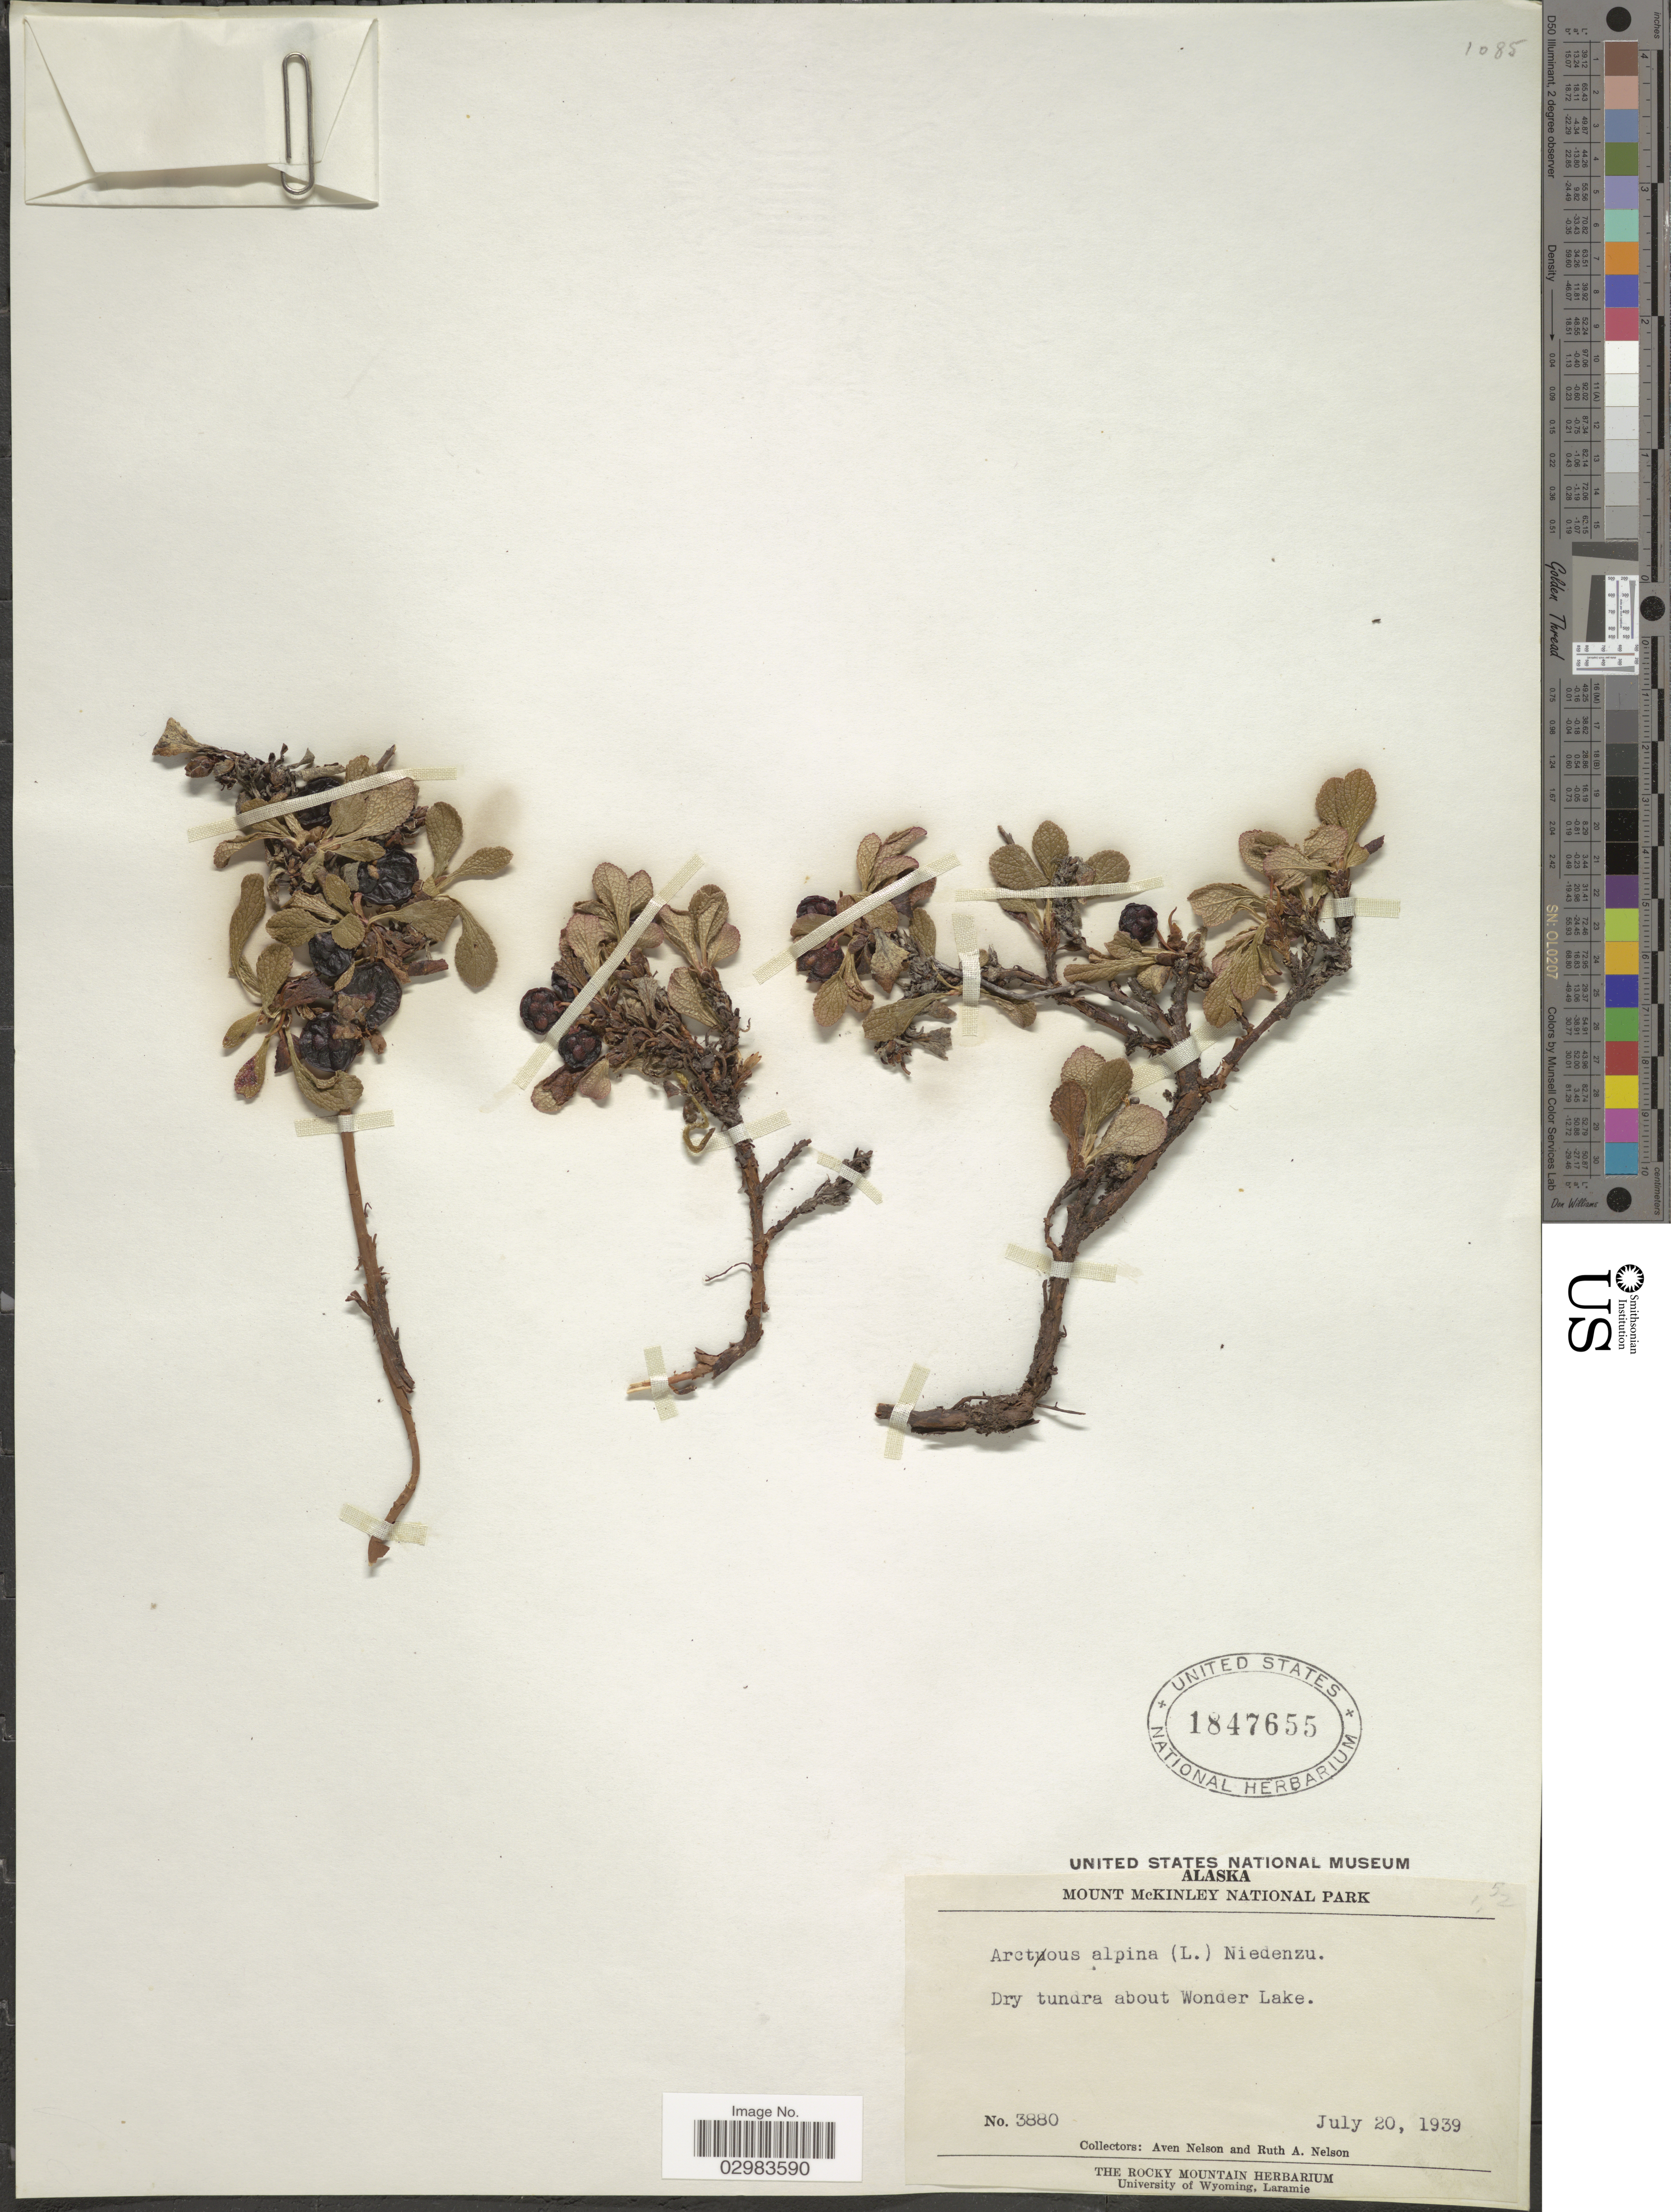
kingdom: Plantae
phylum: Tracheophyta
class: Magnoliopsida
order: Ericales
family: Ericaceae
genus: Arctostaphylos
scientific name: Arctostaphylos alpina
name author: (L.) Spreng.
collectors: A. Nelson & R. A. Nelson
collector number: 3880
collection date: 1939-07-20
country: United States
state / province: Alaska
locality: Mount McKinley National Park, Dry tundra about Wonder Lake.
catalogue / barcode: US 1847655